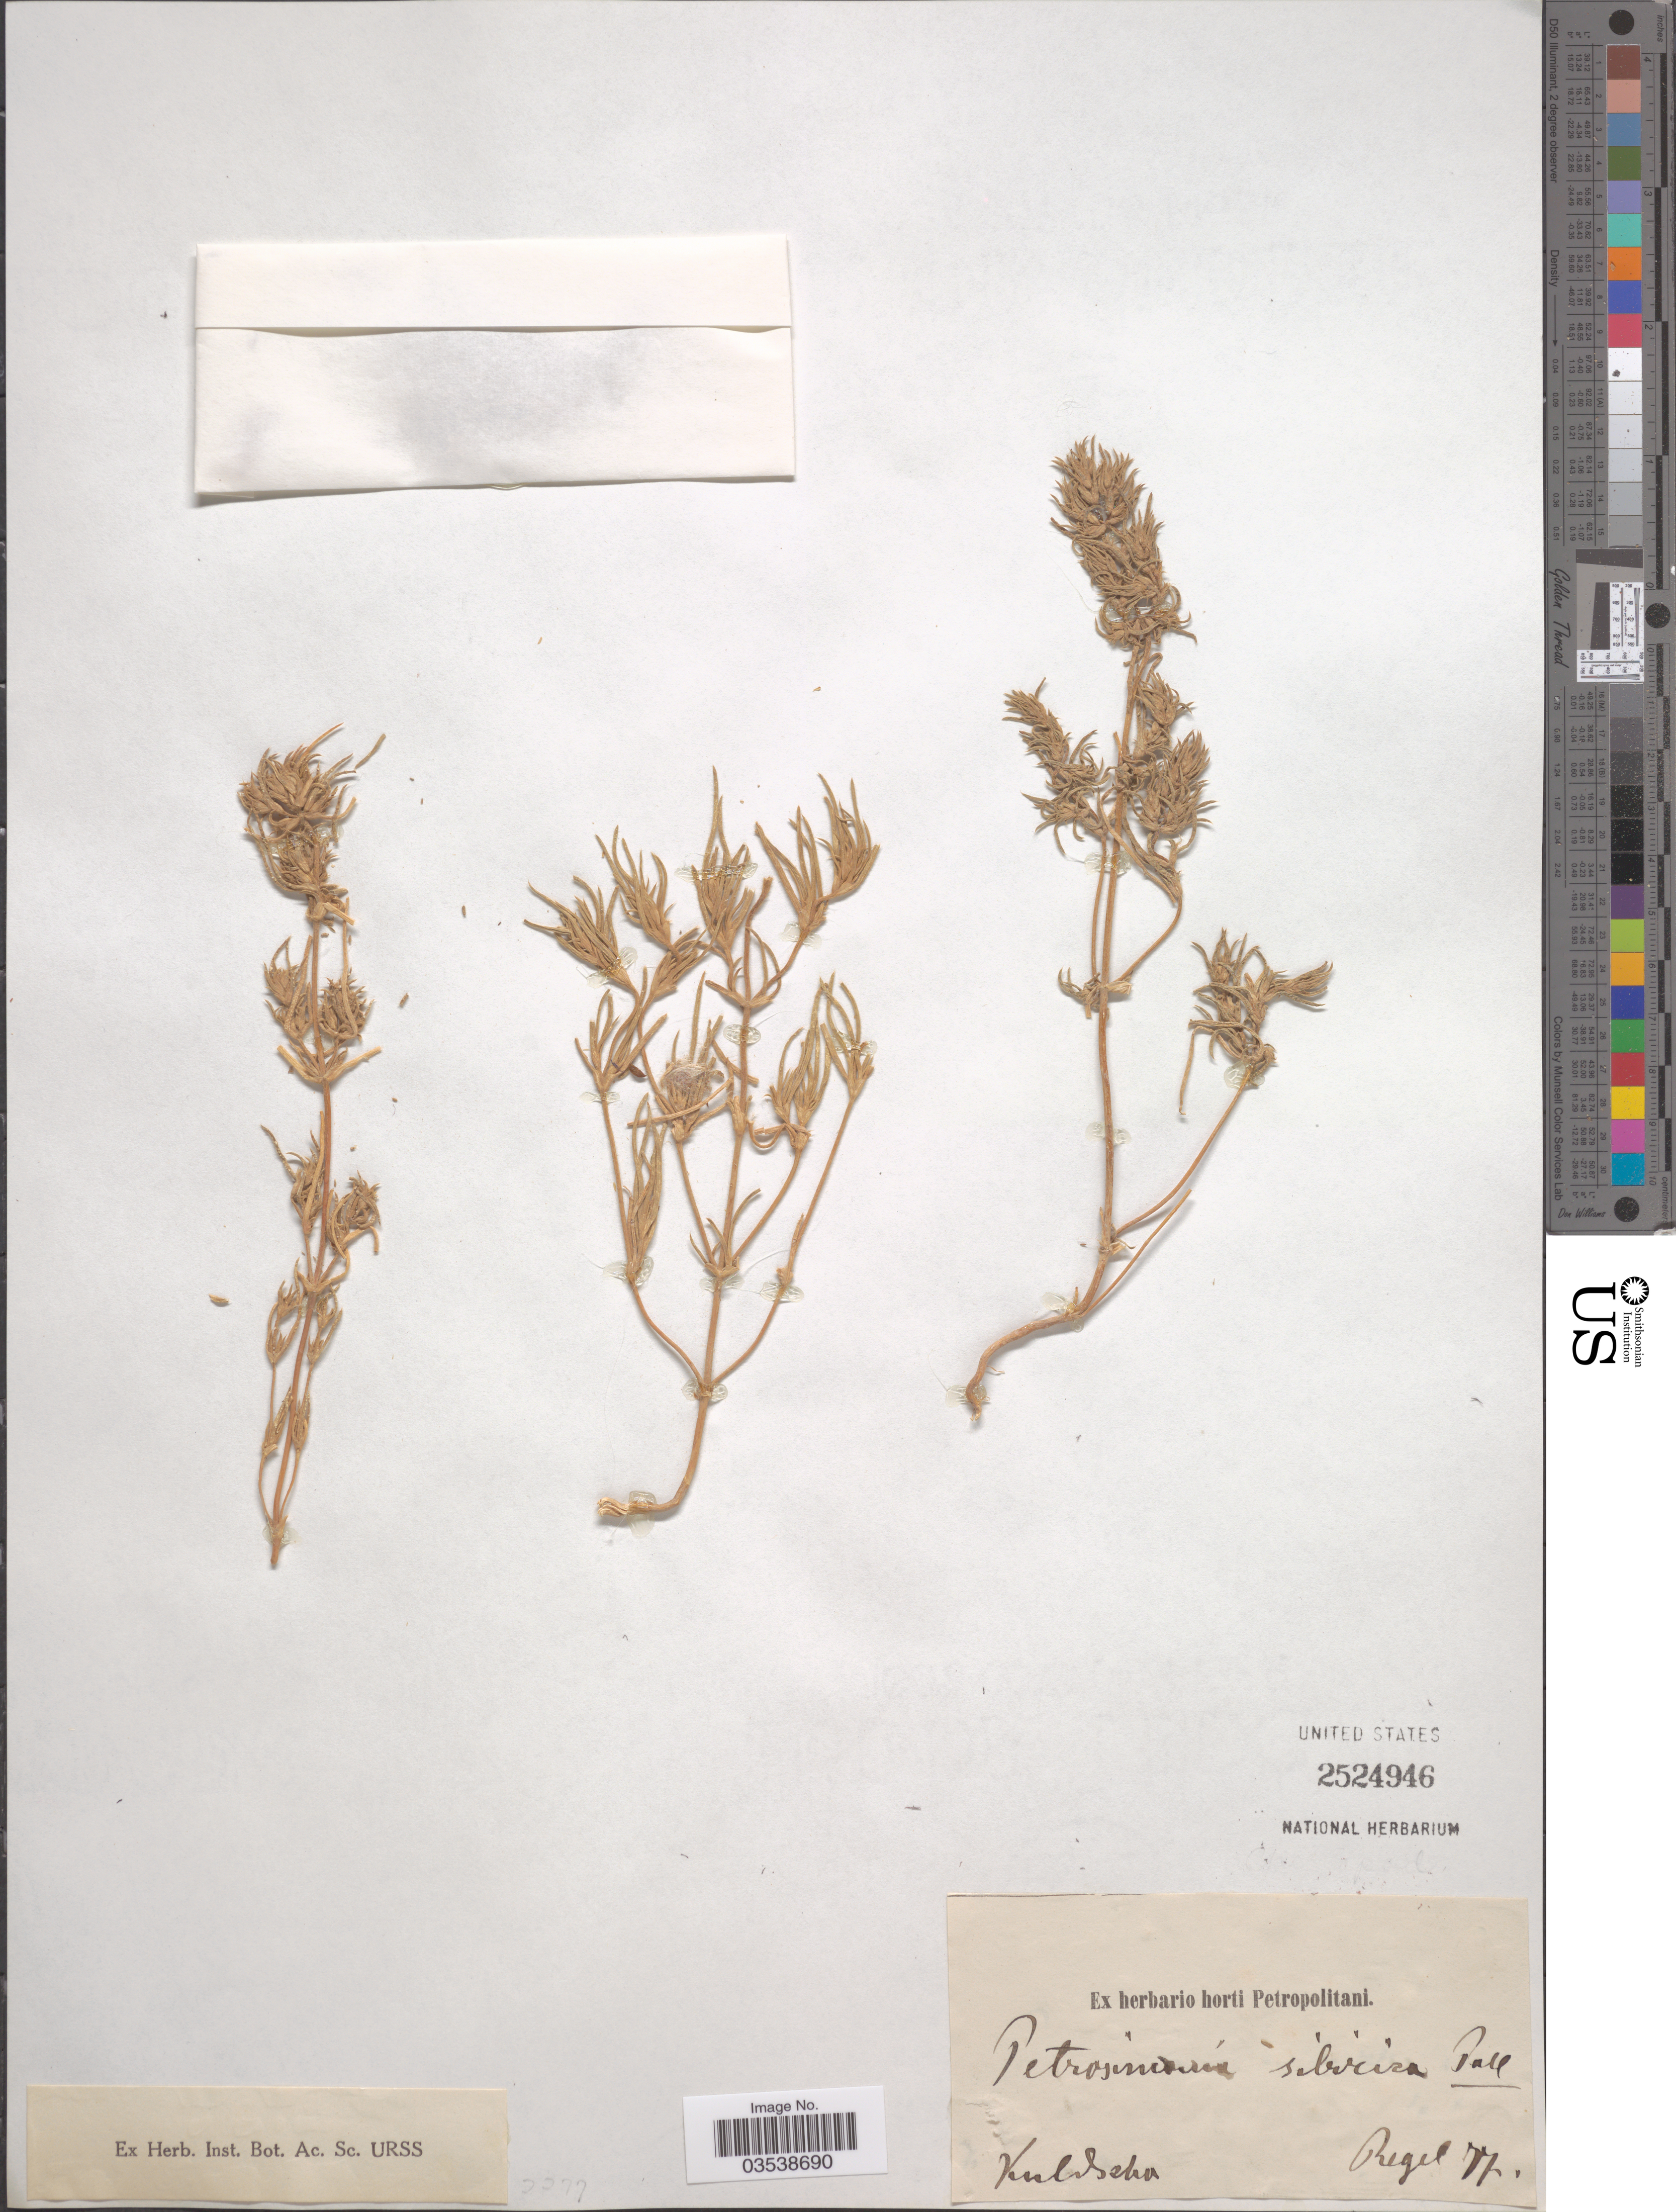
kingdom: Plantae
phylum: Tracheophyta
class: Magnoliopsida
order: Caryophyllales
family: Amaranthaceae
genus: Petrosimonia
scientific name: Petrosimonia sibirica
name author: (Pall.) Bunge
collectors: Regel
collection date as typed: Transcribed d/m/y: //77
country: China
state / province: Xinjiang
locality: Kuldscha.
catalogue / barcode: US 2524946